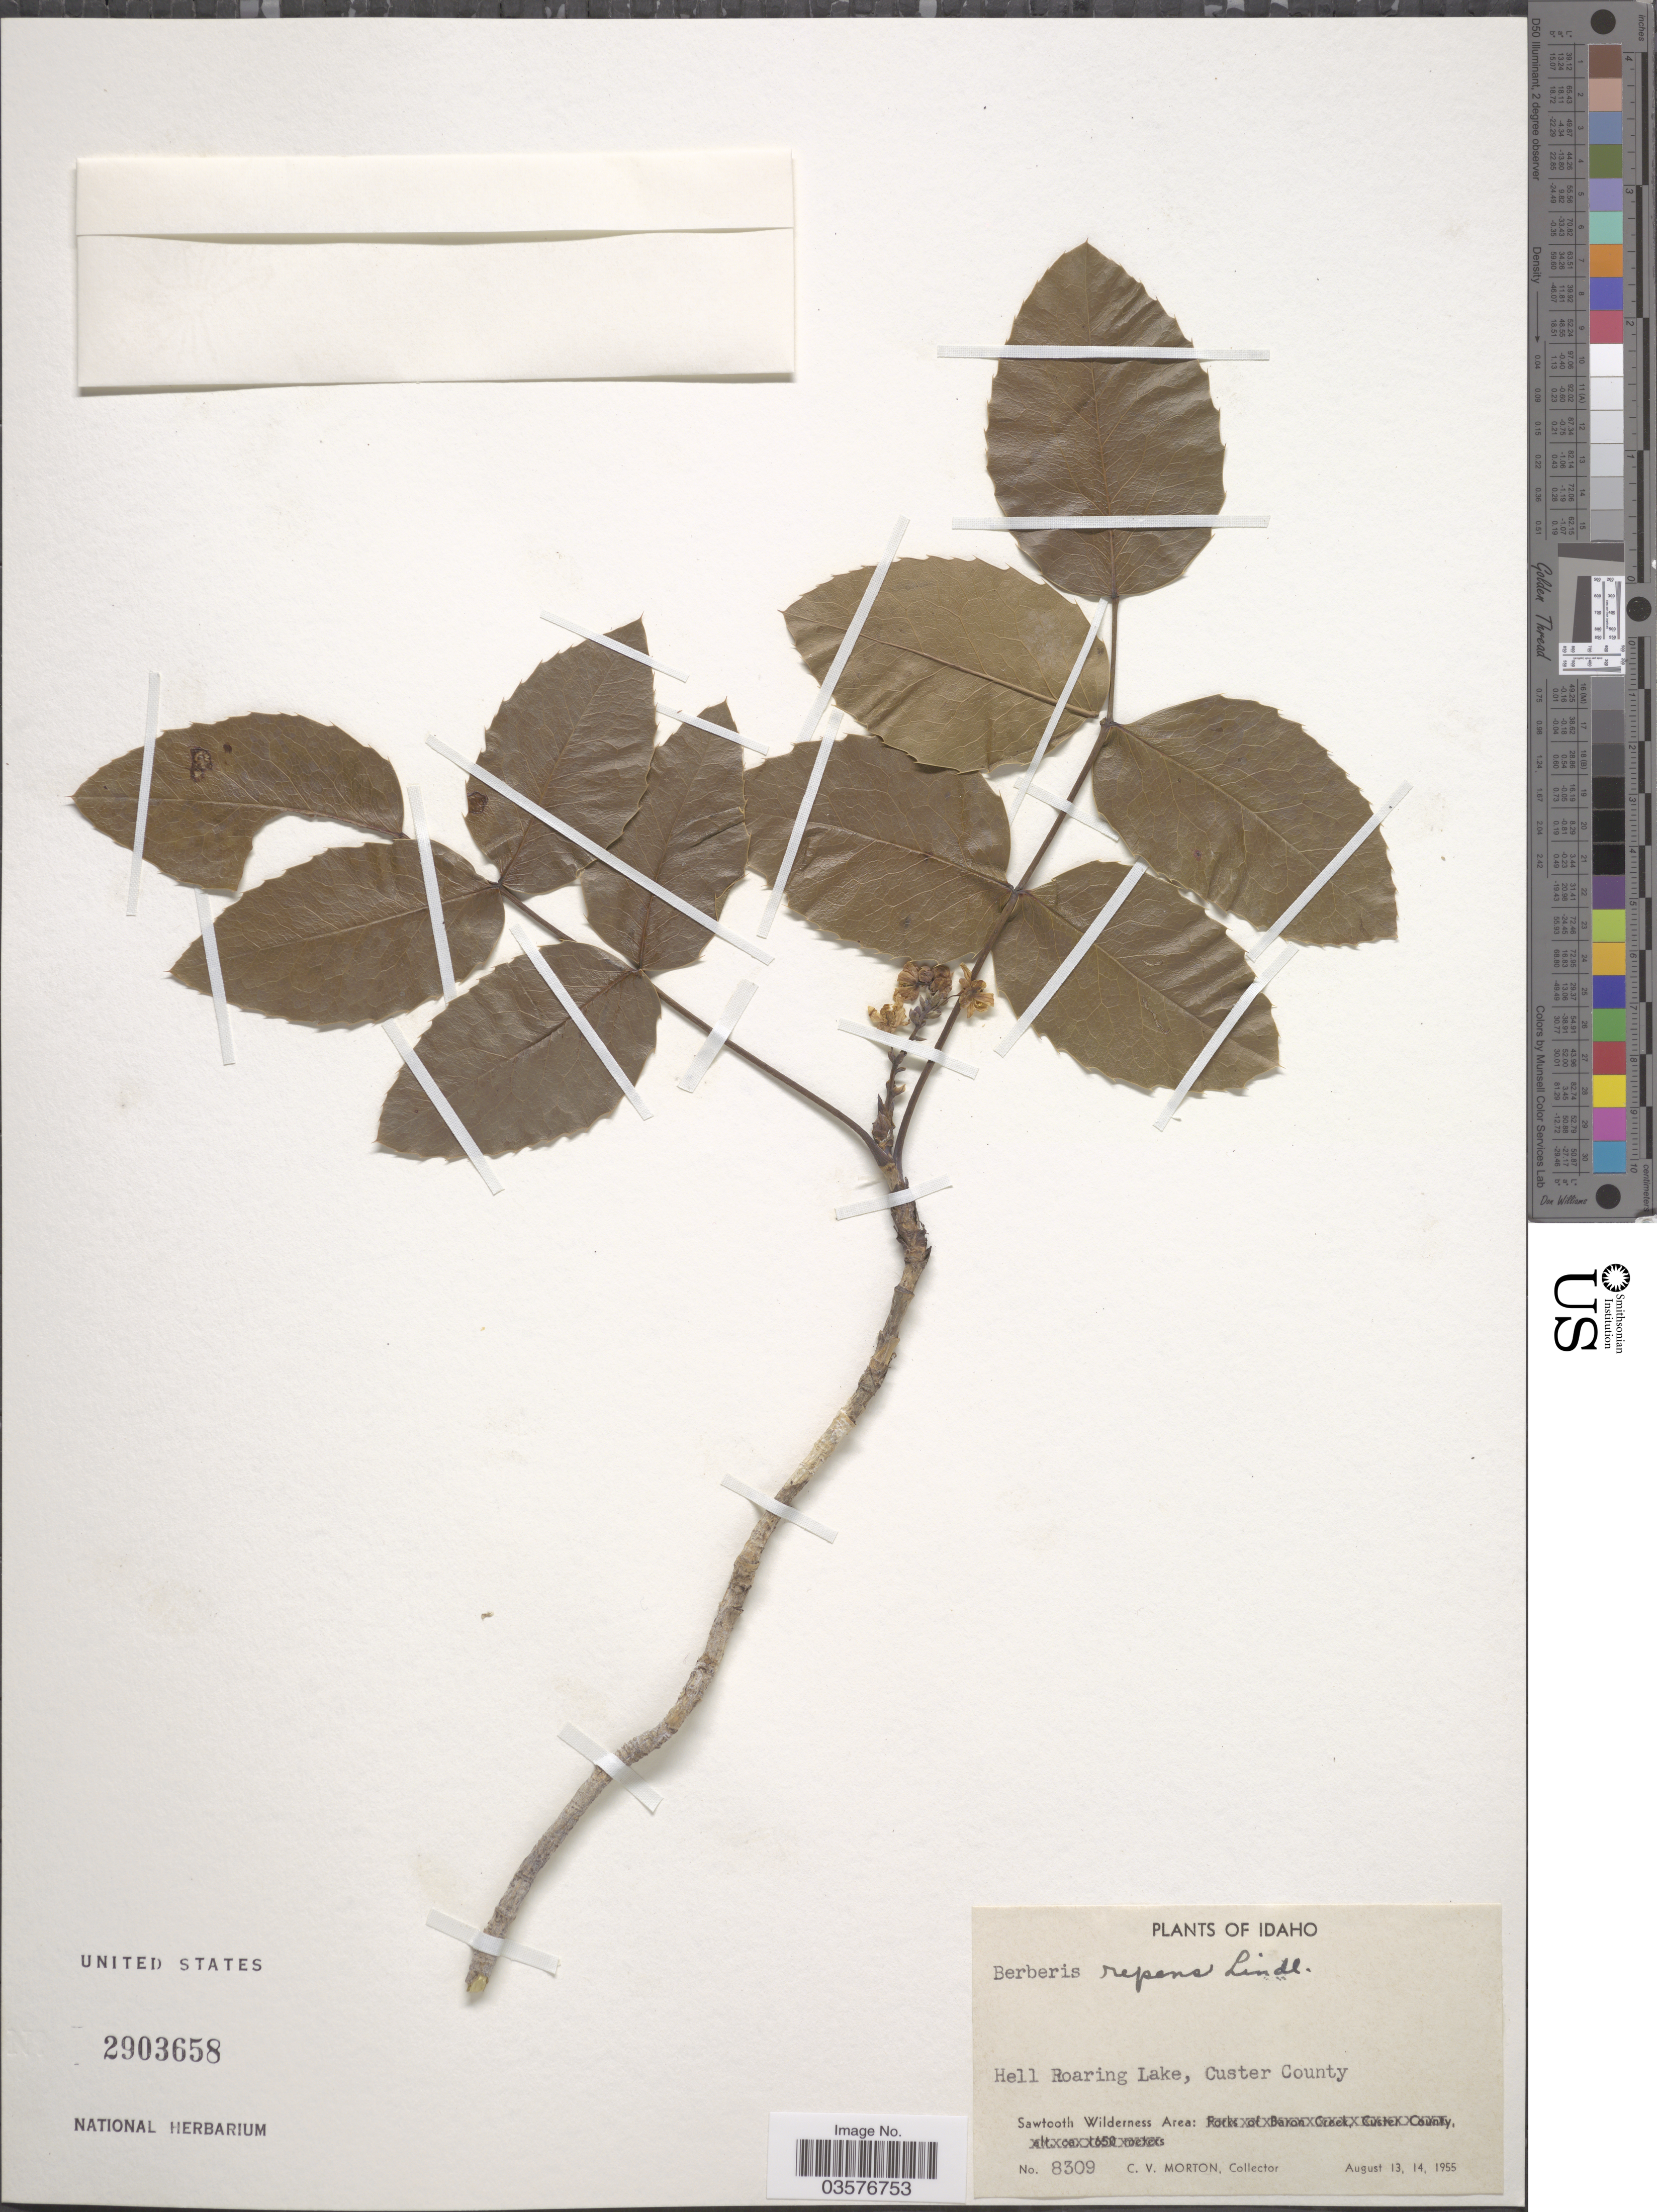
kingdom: Plantae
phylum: Tracheophyta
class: Magnoliopsida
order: Ranunculales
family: Berberidaceae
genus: Mahonia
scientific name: Mahonia repens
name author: (Lindl.) G. Don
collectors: C. V. Morton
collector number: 8309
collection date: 1955-08-13/1955-08-14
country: United States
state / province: Idaho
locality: Hell Roaring Lake, Custer County. Sawtooth Wilderness Area.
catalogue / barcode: US 2903658